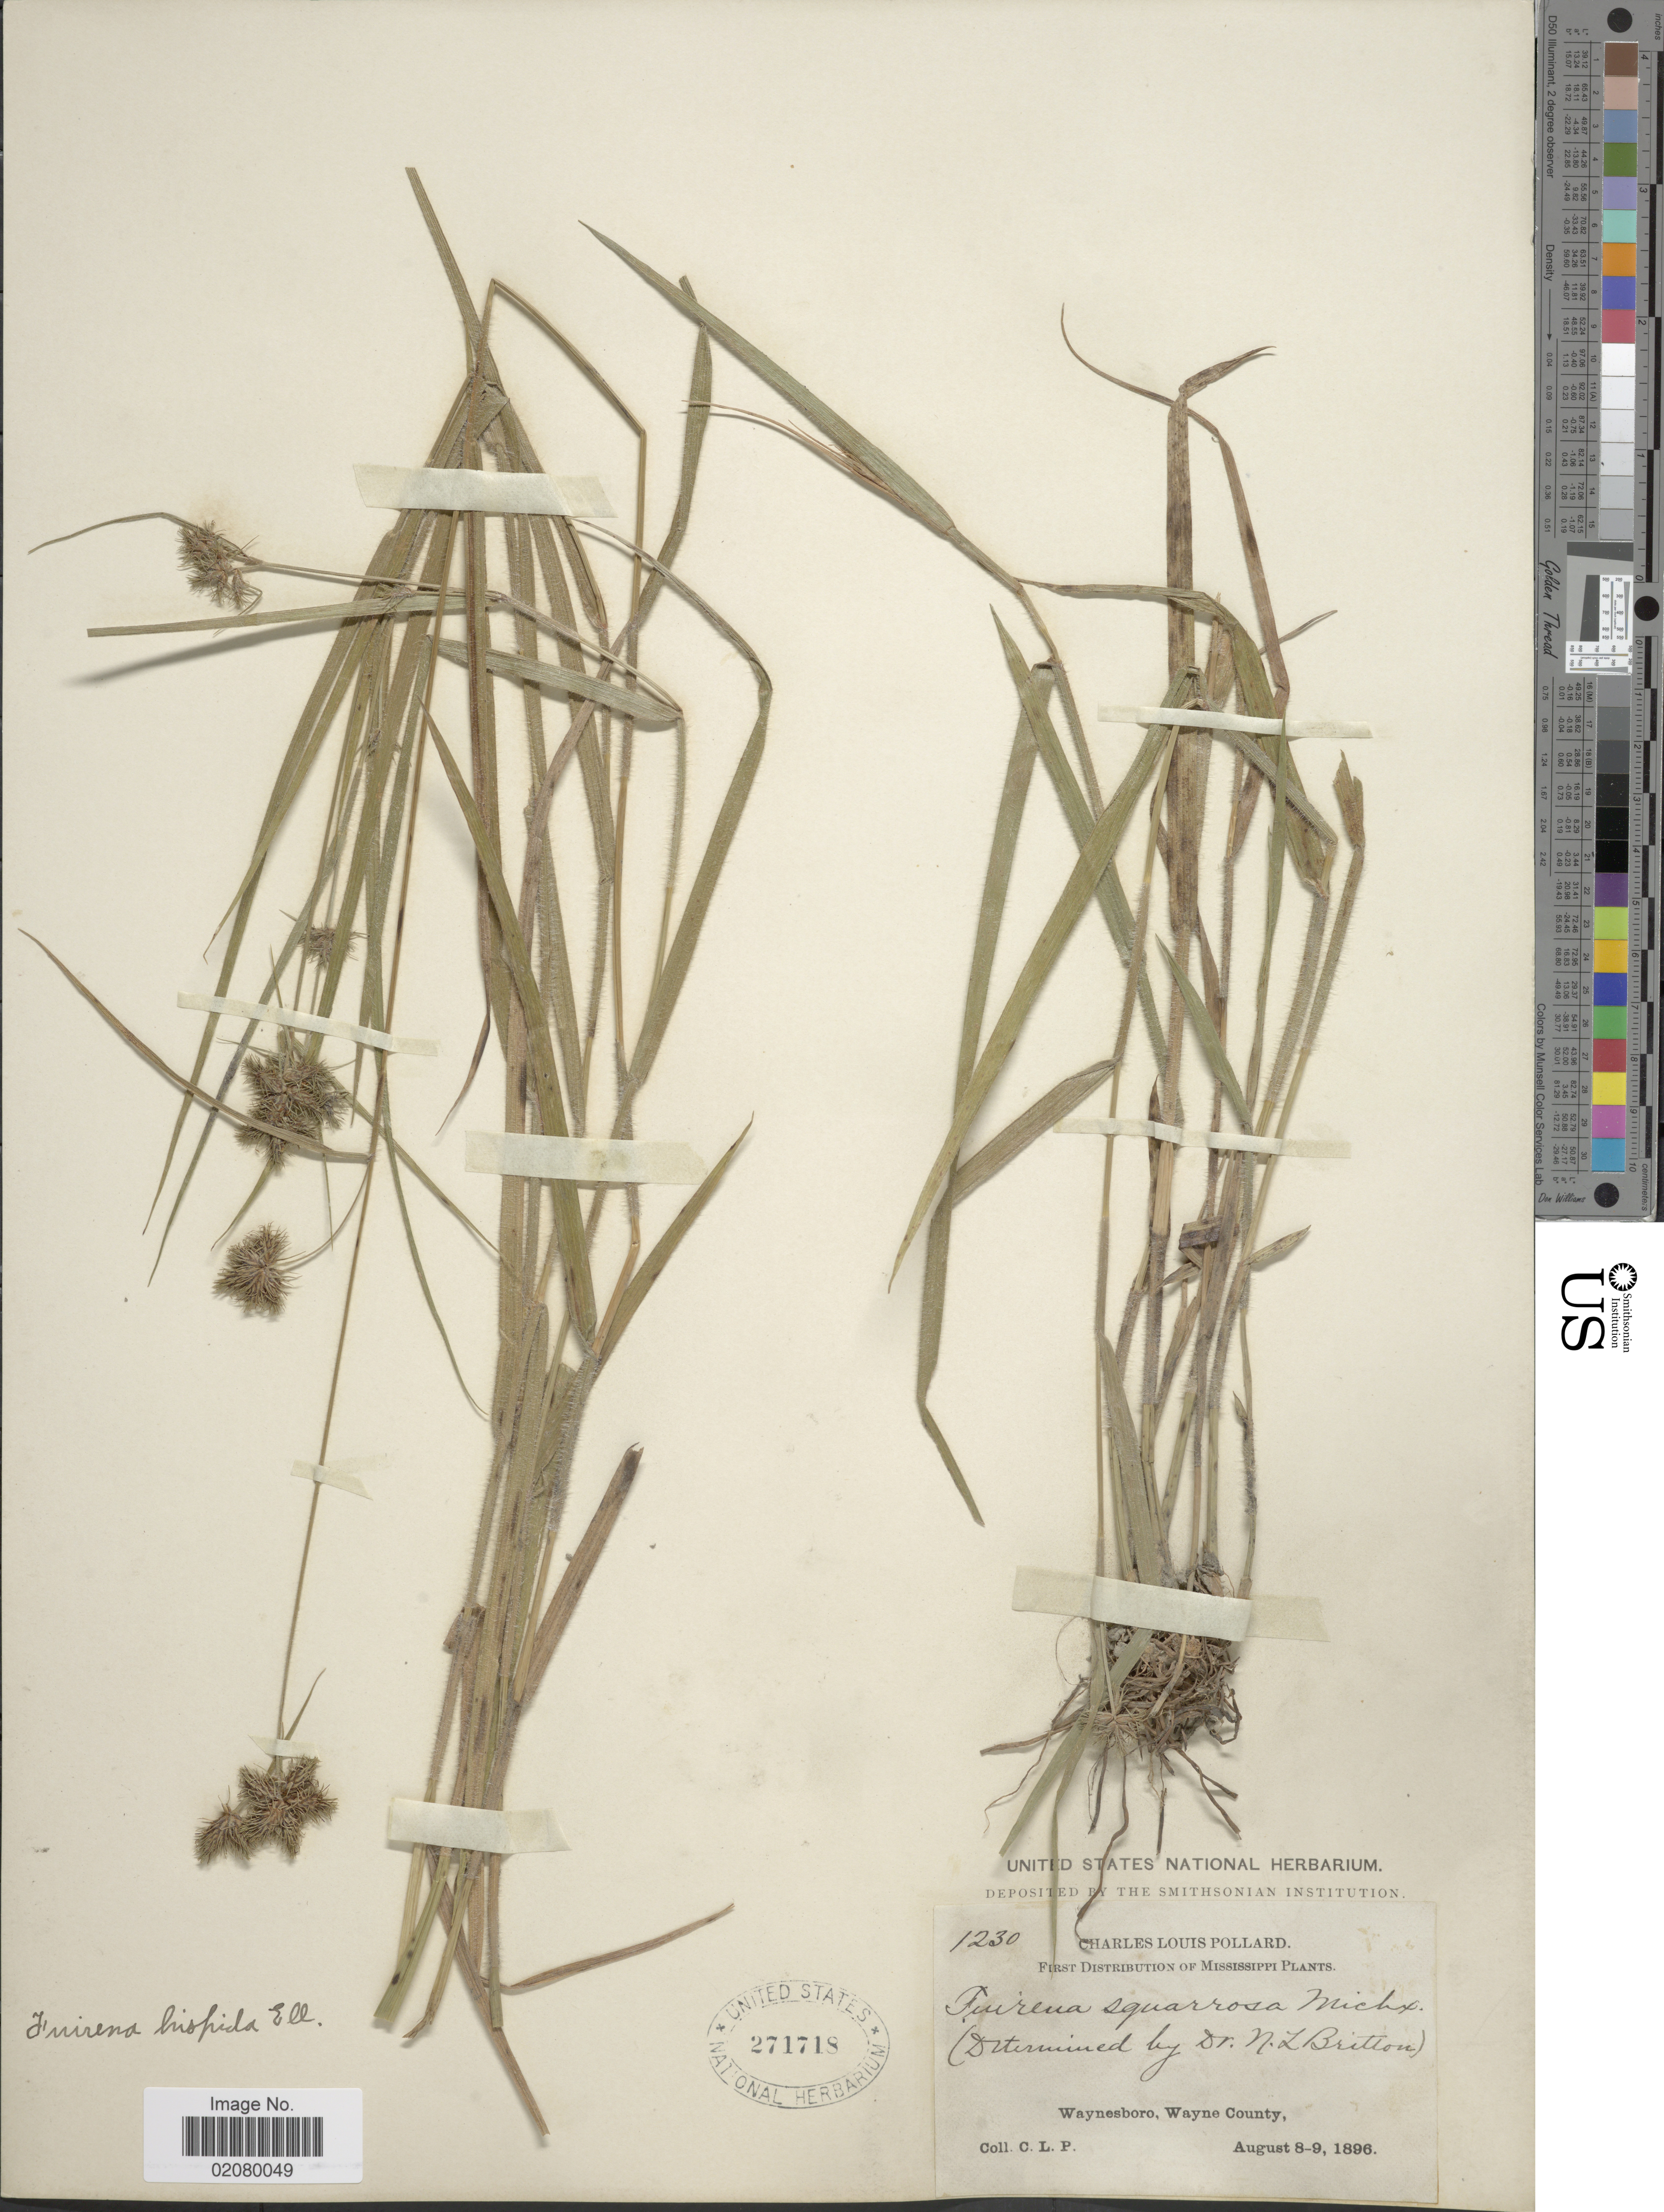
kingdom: Plantae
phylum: Tracheophyta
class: Liliopsida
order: Poales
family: Cyperaceae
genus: Fuirena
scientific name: Fuirena squarrosa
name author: Michx.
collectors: C. L. Pollard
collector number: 1230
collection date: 1896-08-08/1896-08-09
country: United States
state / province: Mississippi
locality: Waynesboro, Wayne County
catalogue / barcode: US 271718